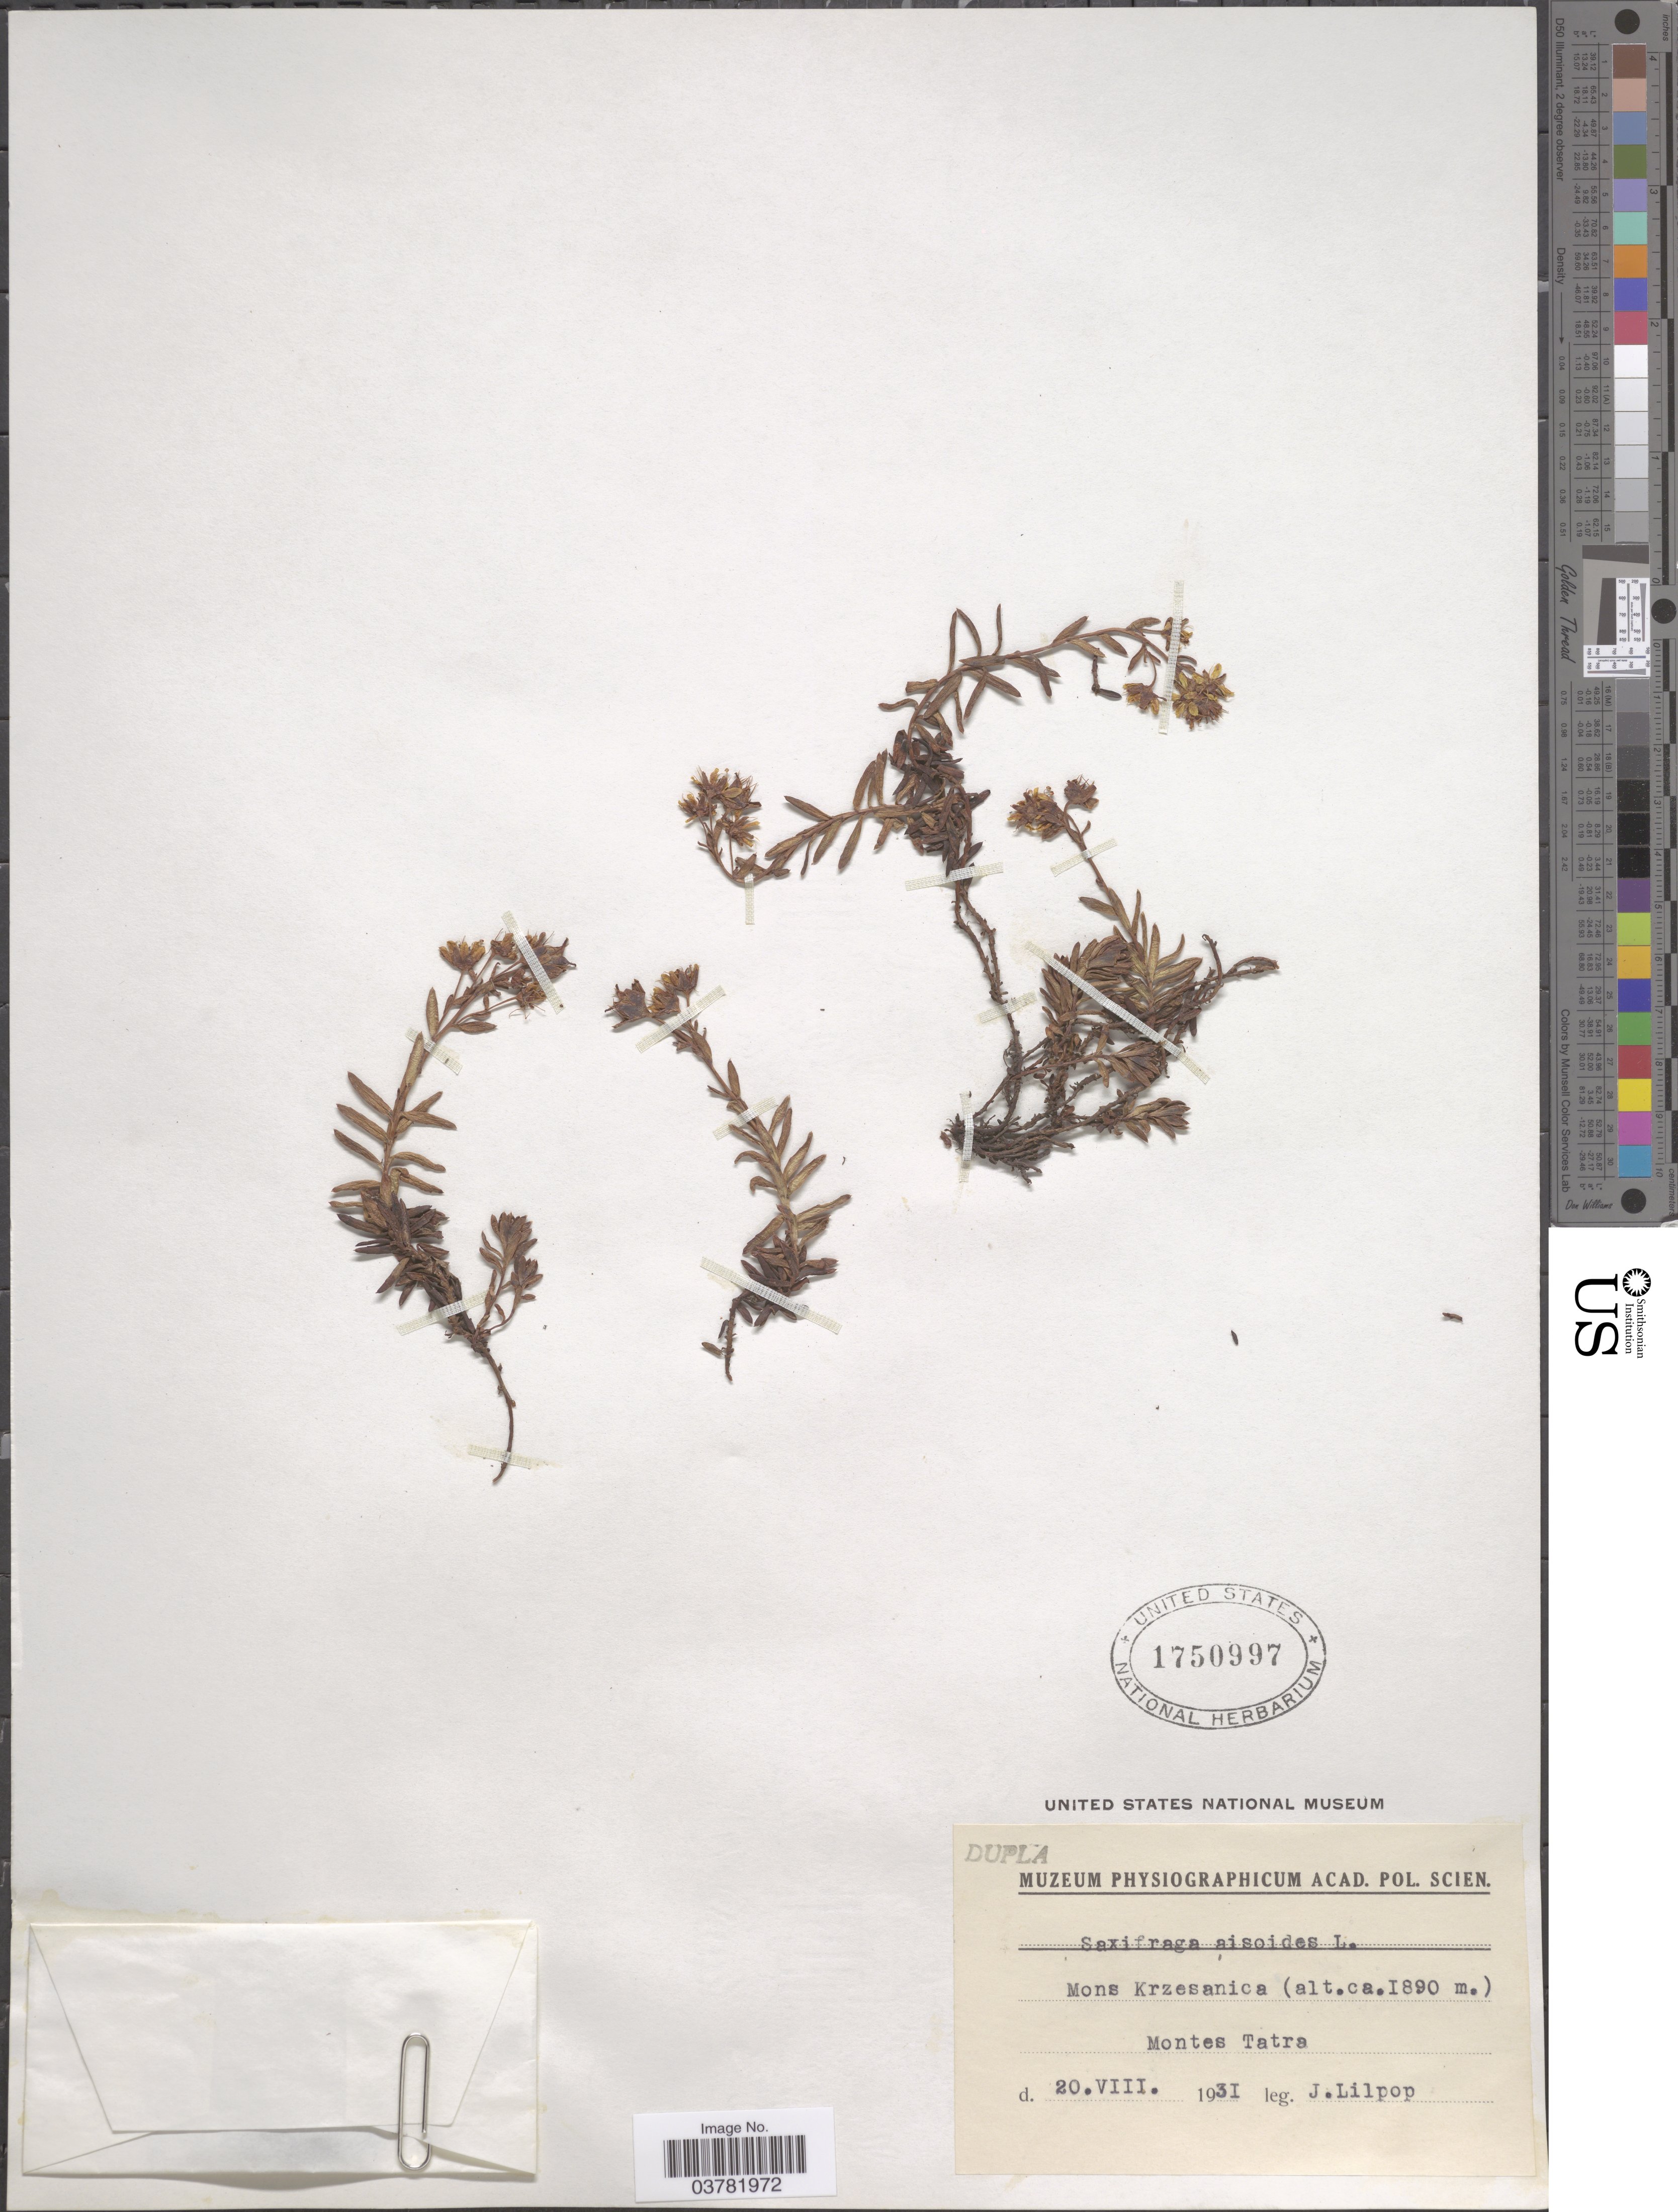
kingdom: Plantae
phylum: Tracheophyta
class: Magnoliopsida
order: Saxifragales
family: Saxifragaceae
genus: Saxifraga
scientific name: Saxifraga aizoides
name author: L.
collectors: J. Lilpop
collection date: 1931-08-20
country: Poland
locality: Mons Krzesanica. Montes Tatra.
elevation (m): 1890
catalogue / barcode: US 1750997